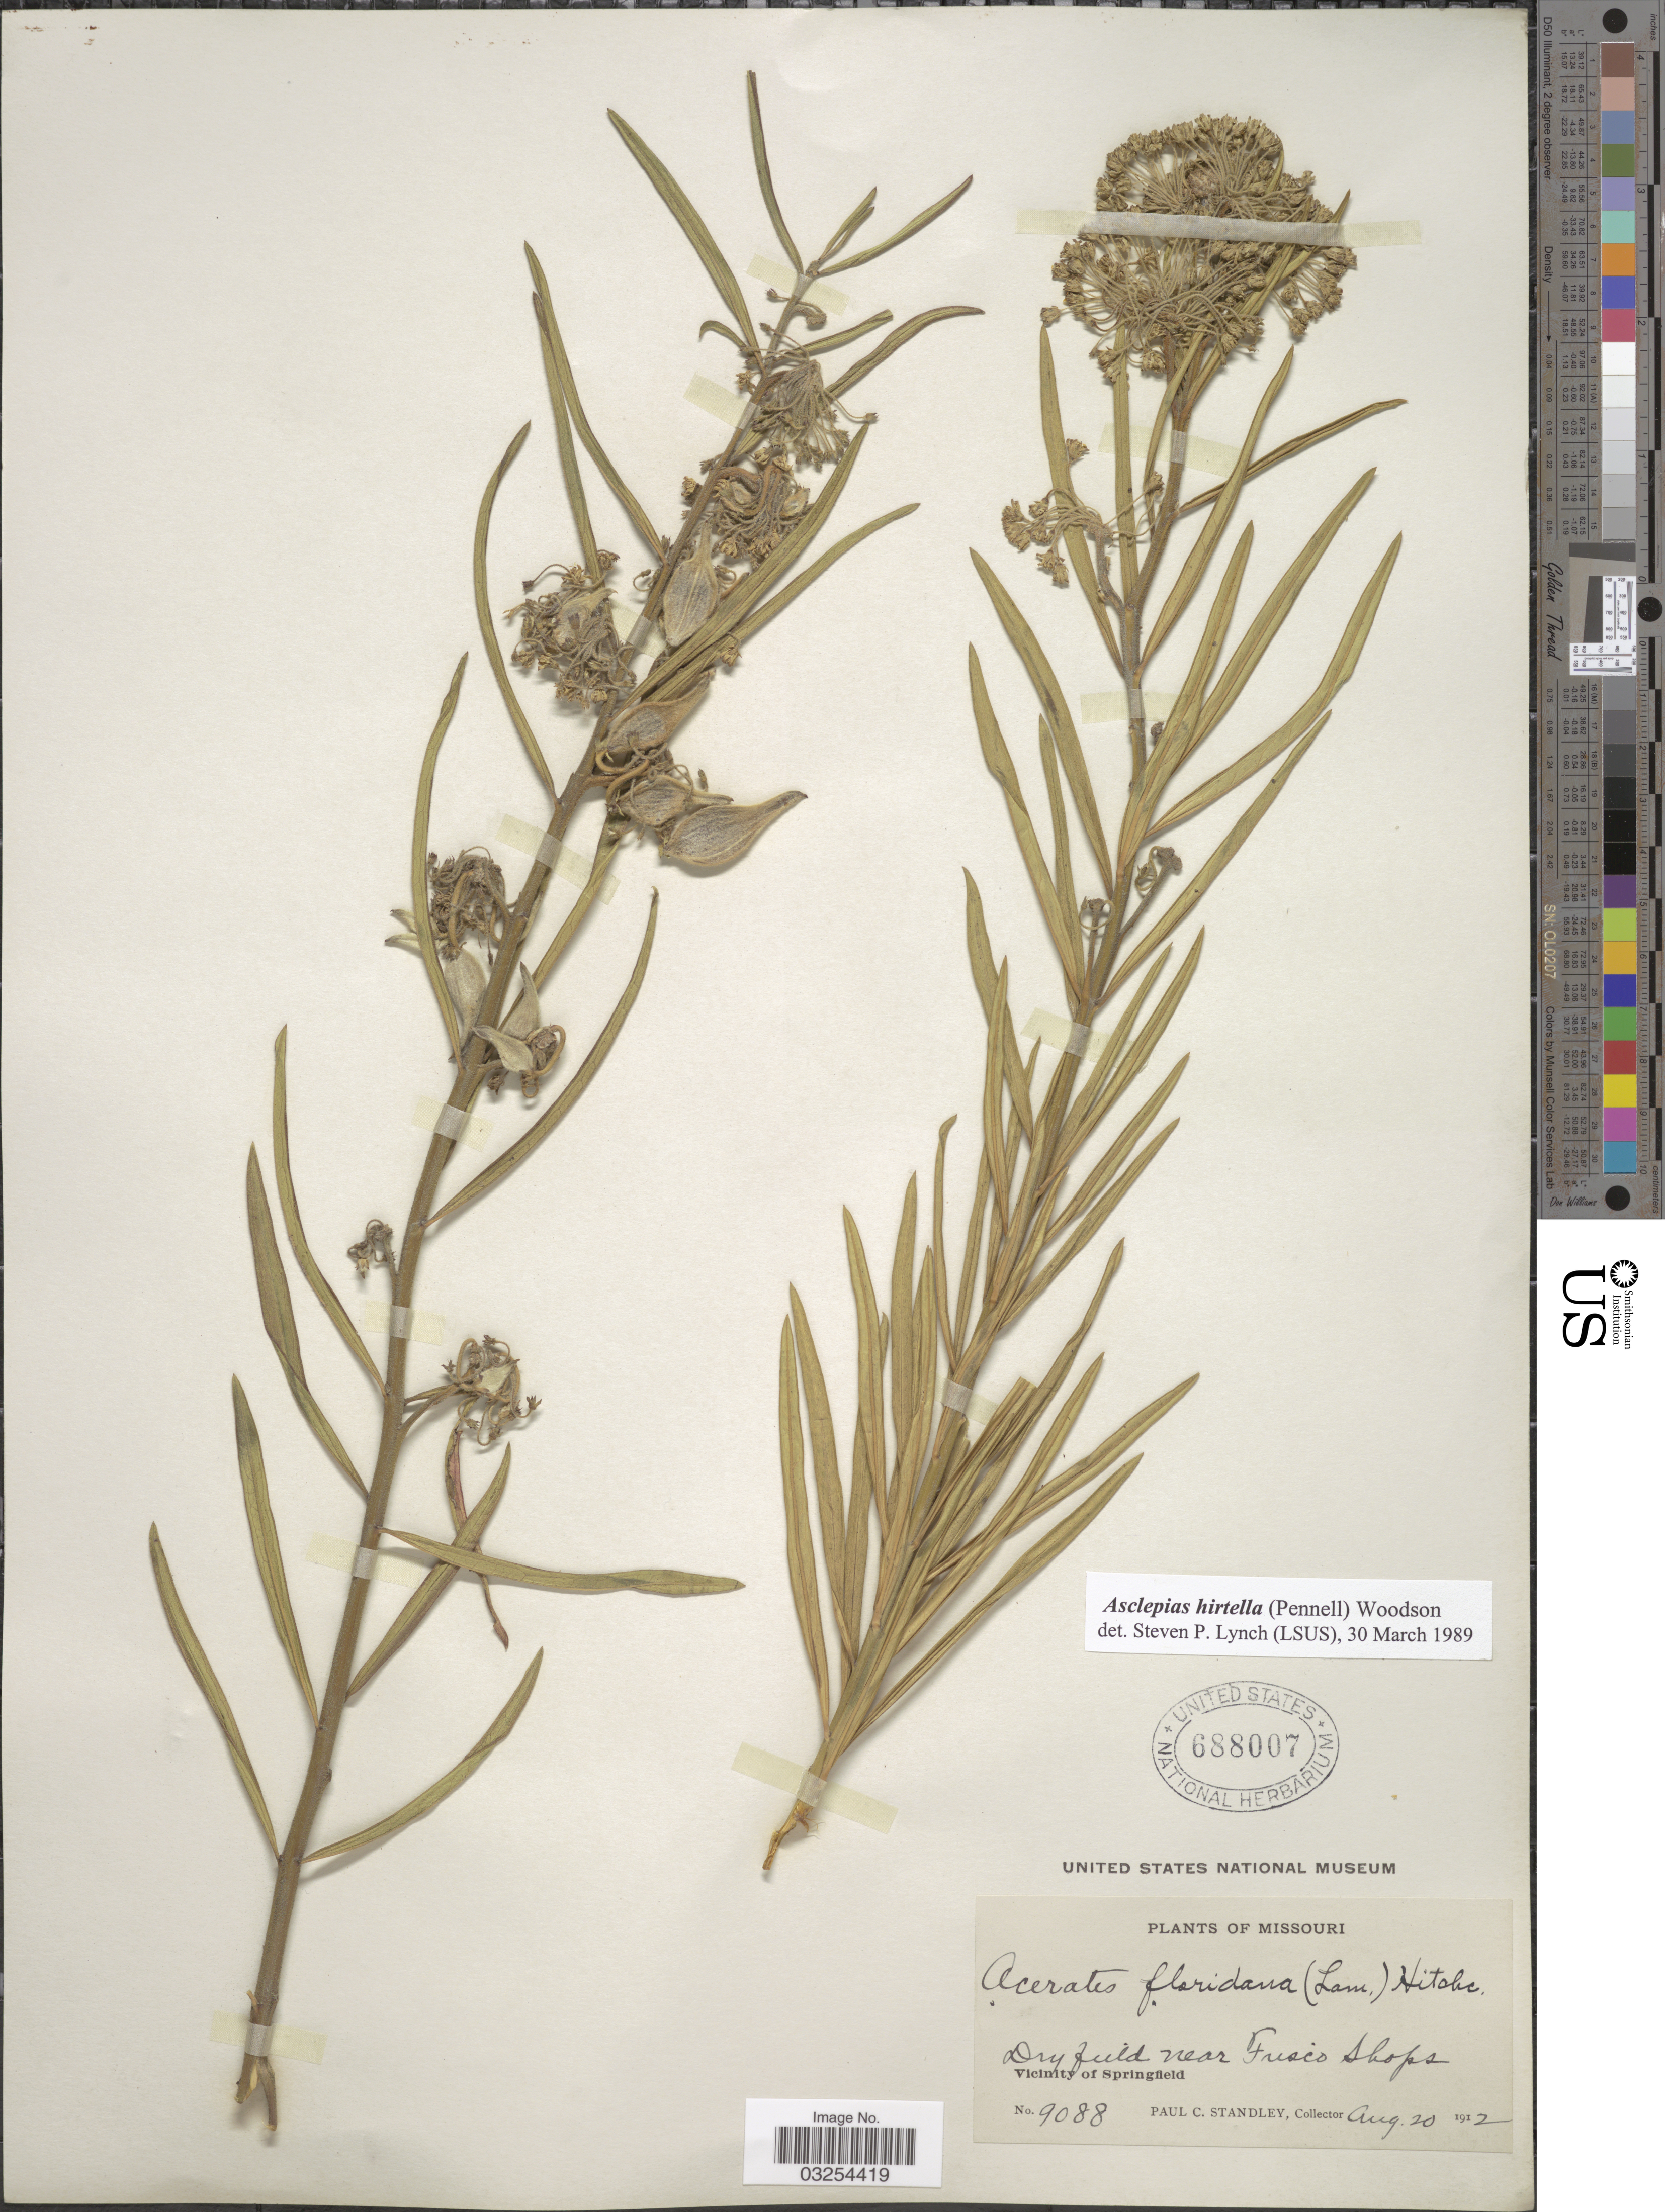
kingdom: Plantae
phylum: Tracheophyta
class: Magnoliopsida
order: Gentianales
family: Apocynaceae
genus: Asclepias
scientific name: Asclepias hirtella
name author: (Pennell) Woodson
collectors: P. C. Standley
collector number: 9088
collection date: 1912-08-20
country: United States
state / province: Missouri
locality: Dry field near Frisco Shops. Vicinity of Springfield.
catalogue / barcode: US 688007